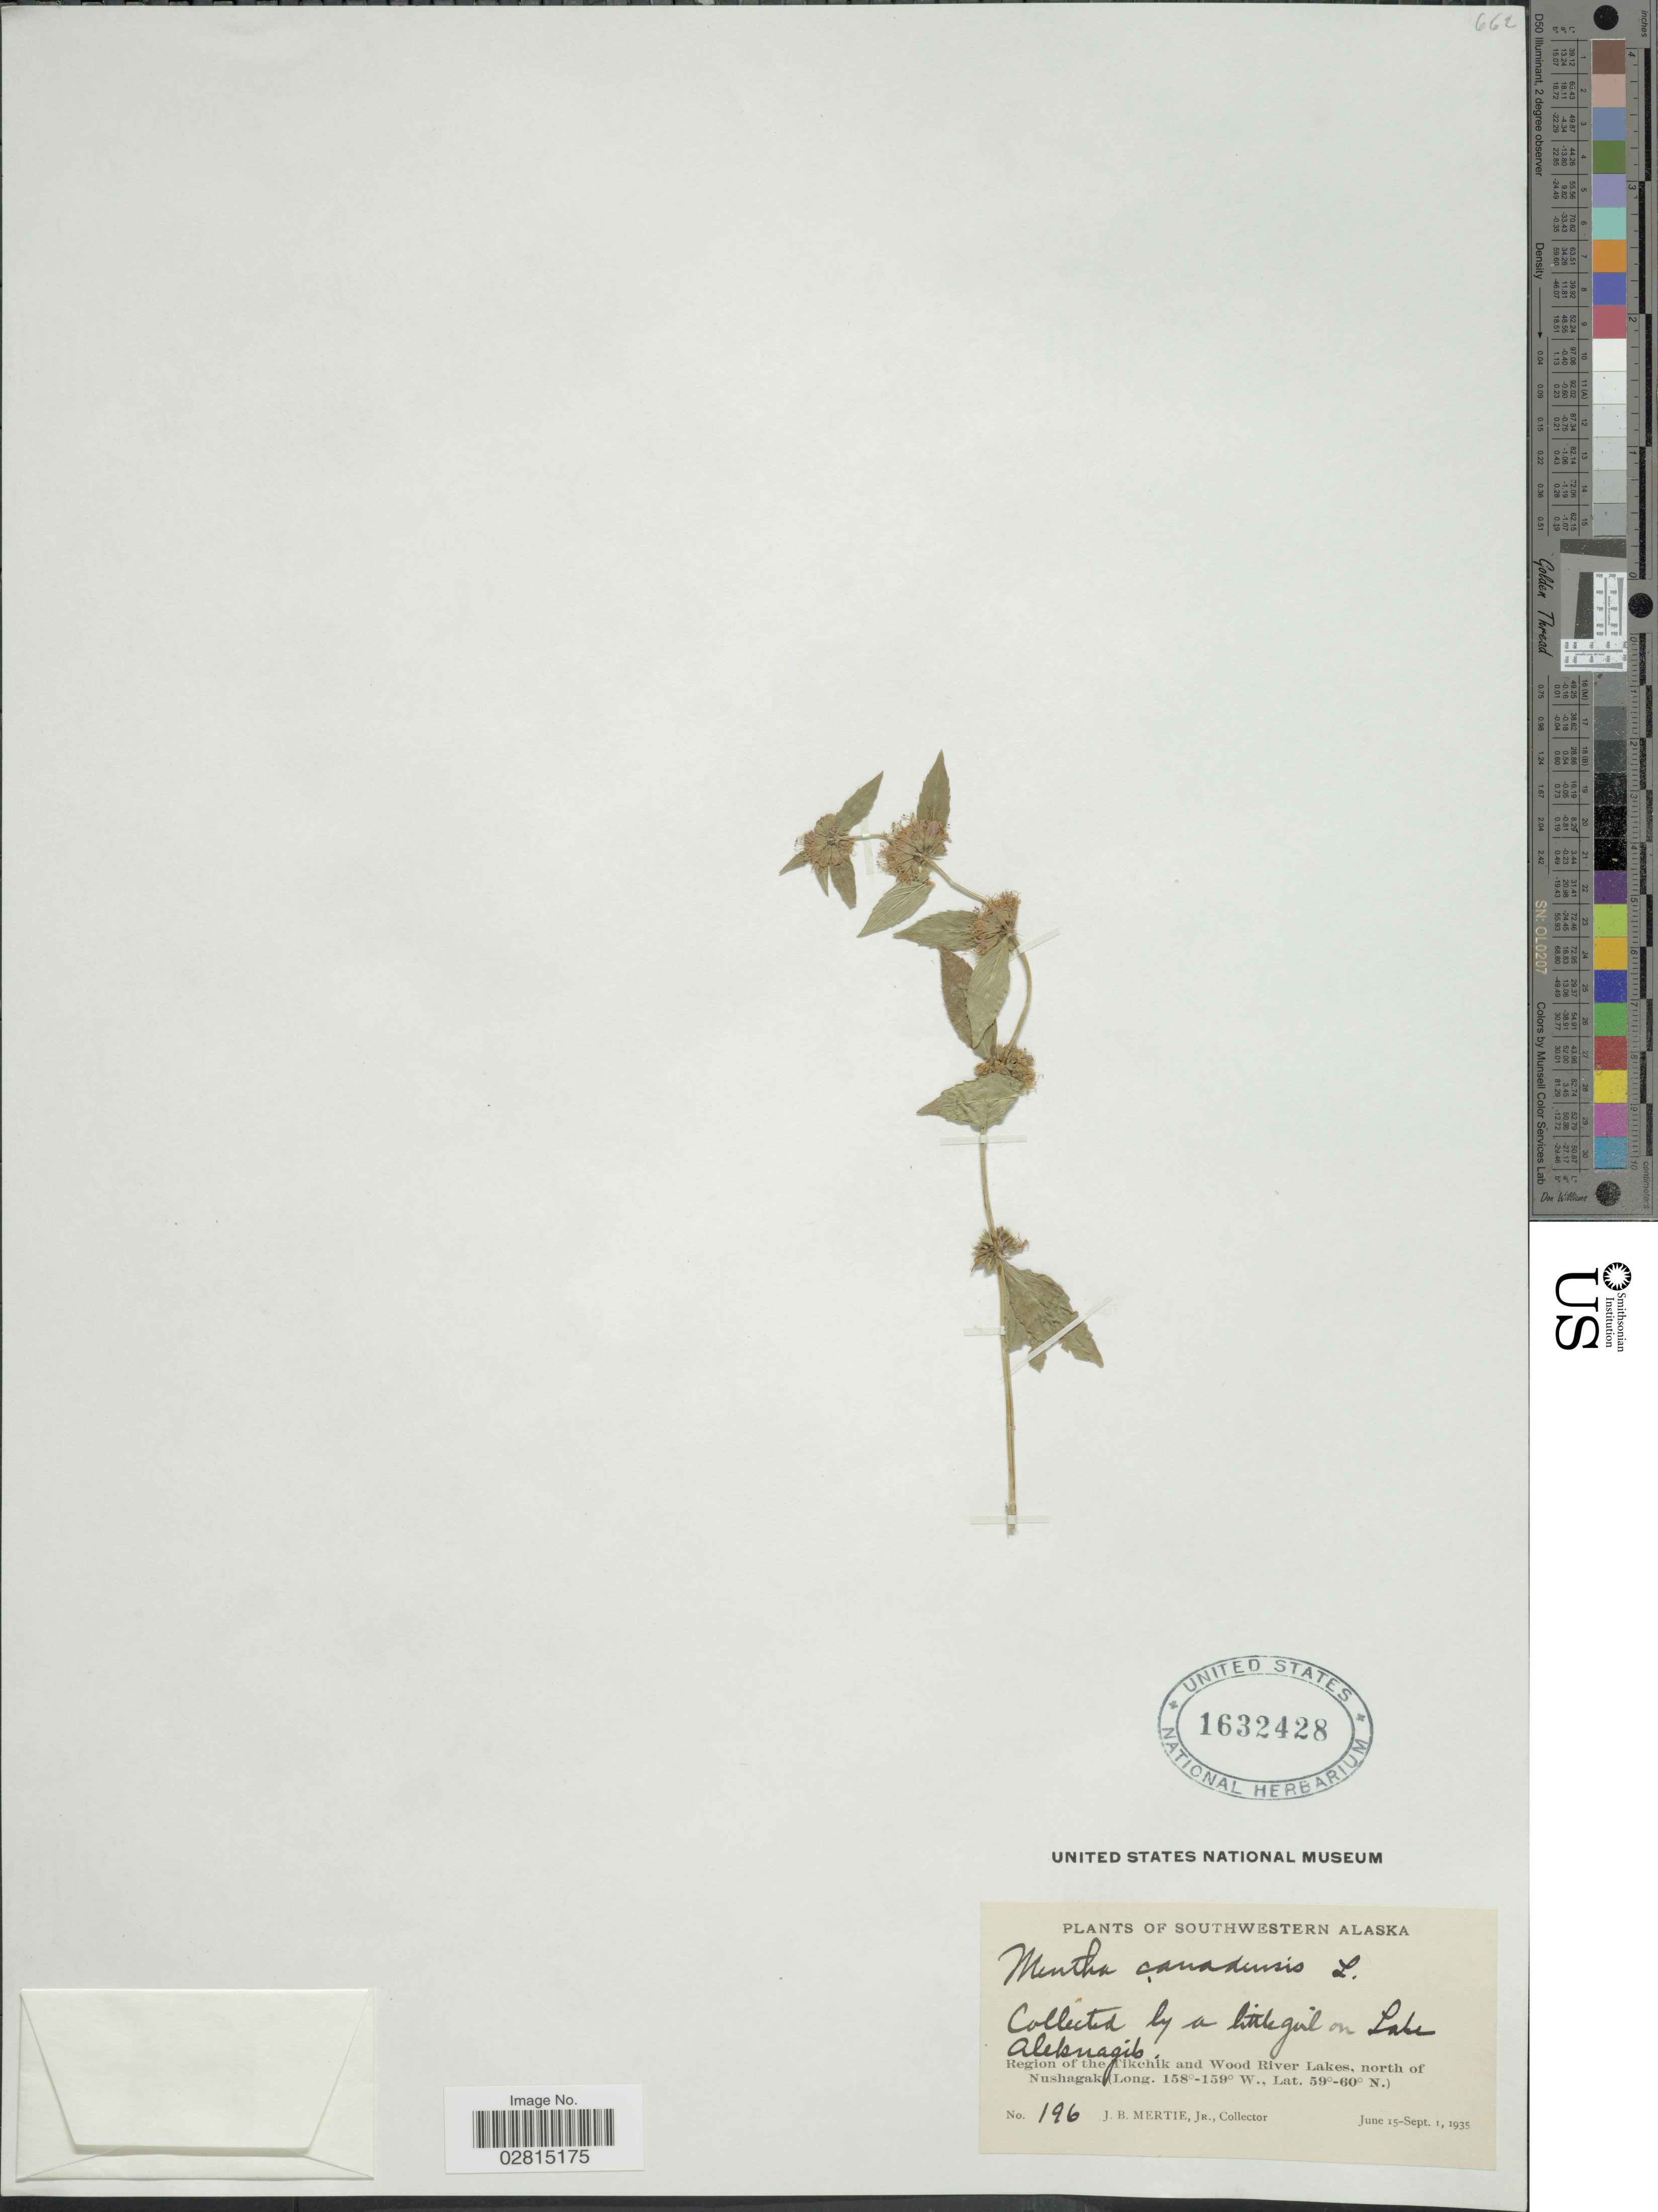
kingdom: Plantae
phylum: Tracheophyta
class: Magnoliopsida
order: Lamiales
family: Lamiaceae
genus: Mentha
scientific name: Mentha arvensis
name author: L.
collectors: J. Mertie Jr.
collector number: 196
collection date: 1935-06-15/1935-09-01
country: United States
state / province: Alaska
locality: Southwestern Alaska, Lake Aleknagik, Region of the Tikchik and Wood River Lakes, north of Nushagak.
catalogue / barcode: US 1632428